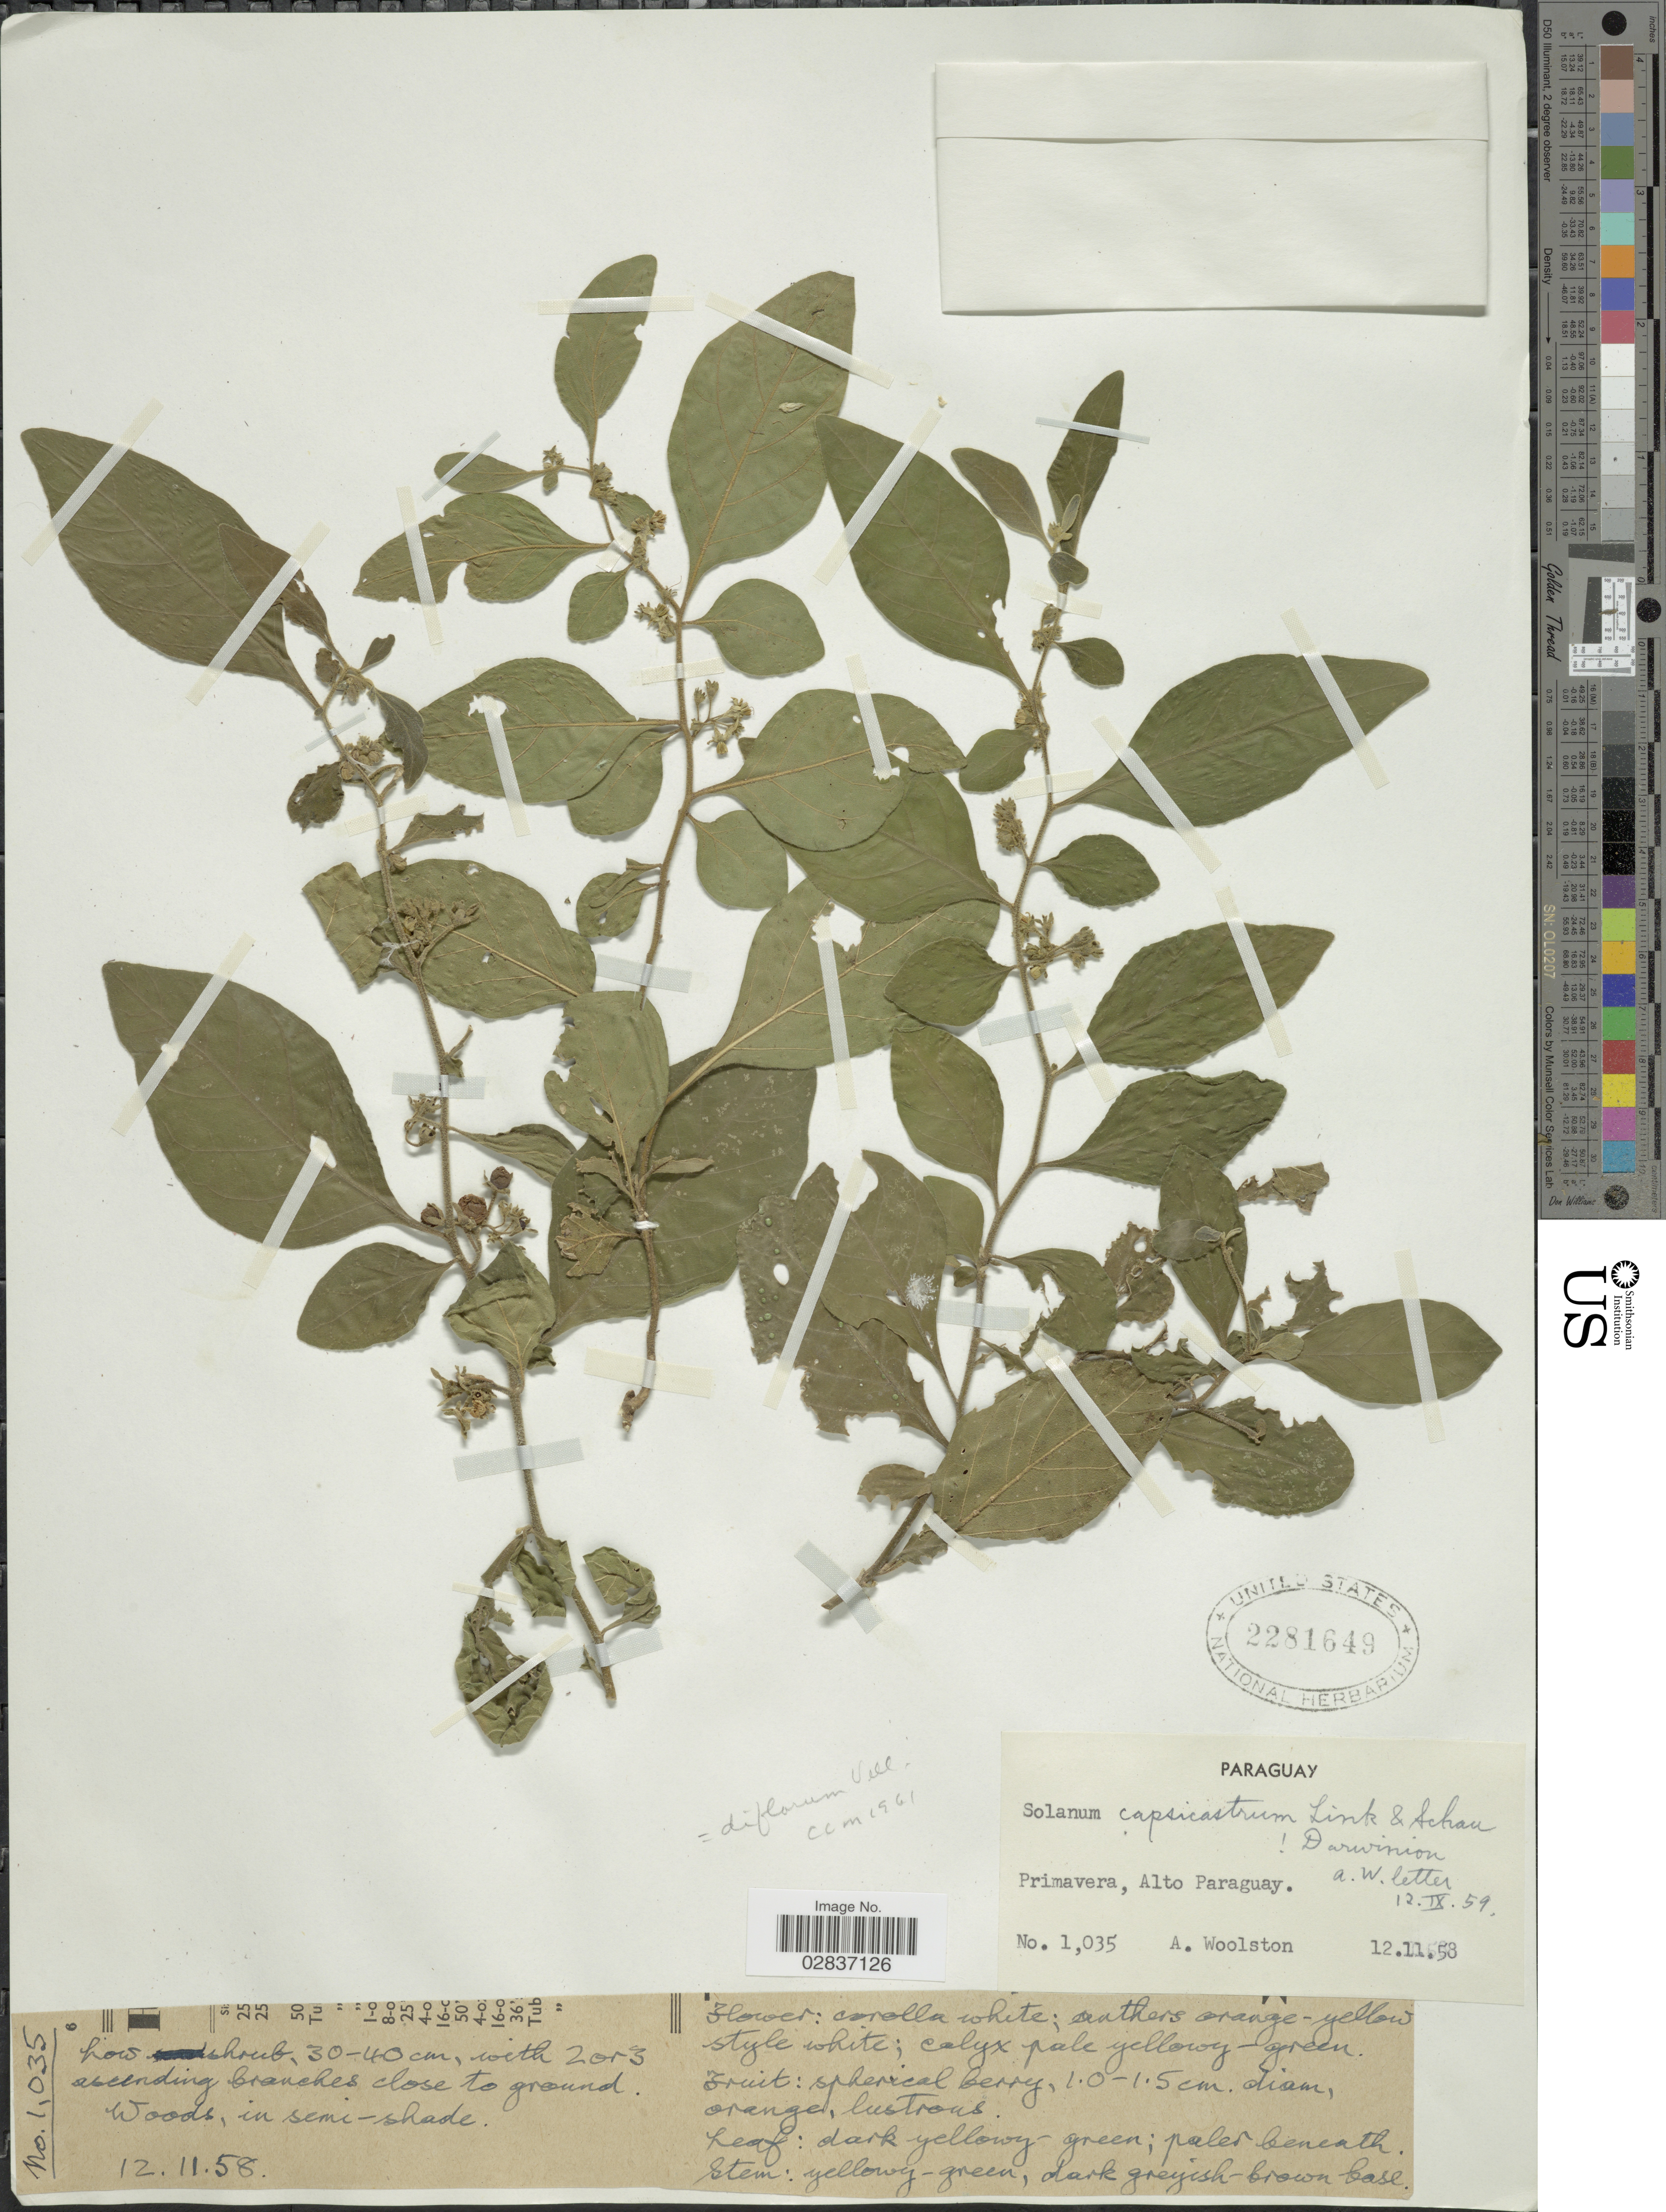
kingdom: Plantae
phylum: Tracheophyta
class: Magnoliopsida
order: Solanales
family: Solanaceae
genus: Solanum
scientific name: Solanum pseudocapsicum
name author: L.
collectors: A. Woolston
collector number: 1035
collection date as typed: Transcribed d/m/y: 12/11/58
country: Paraguay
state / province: Alto Paraguay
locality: Primavera.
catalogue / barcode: US 2281649